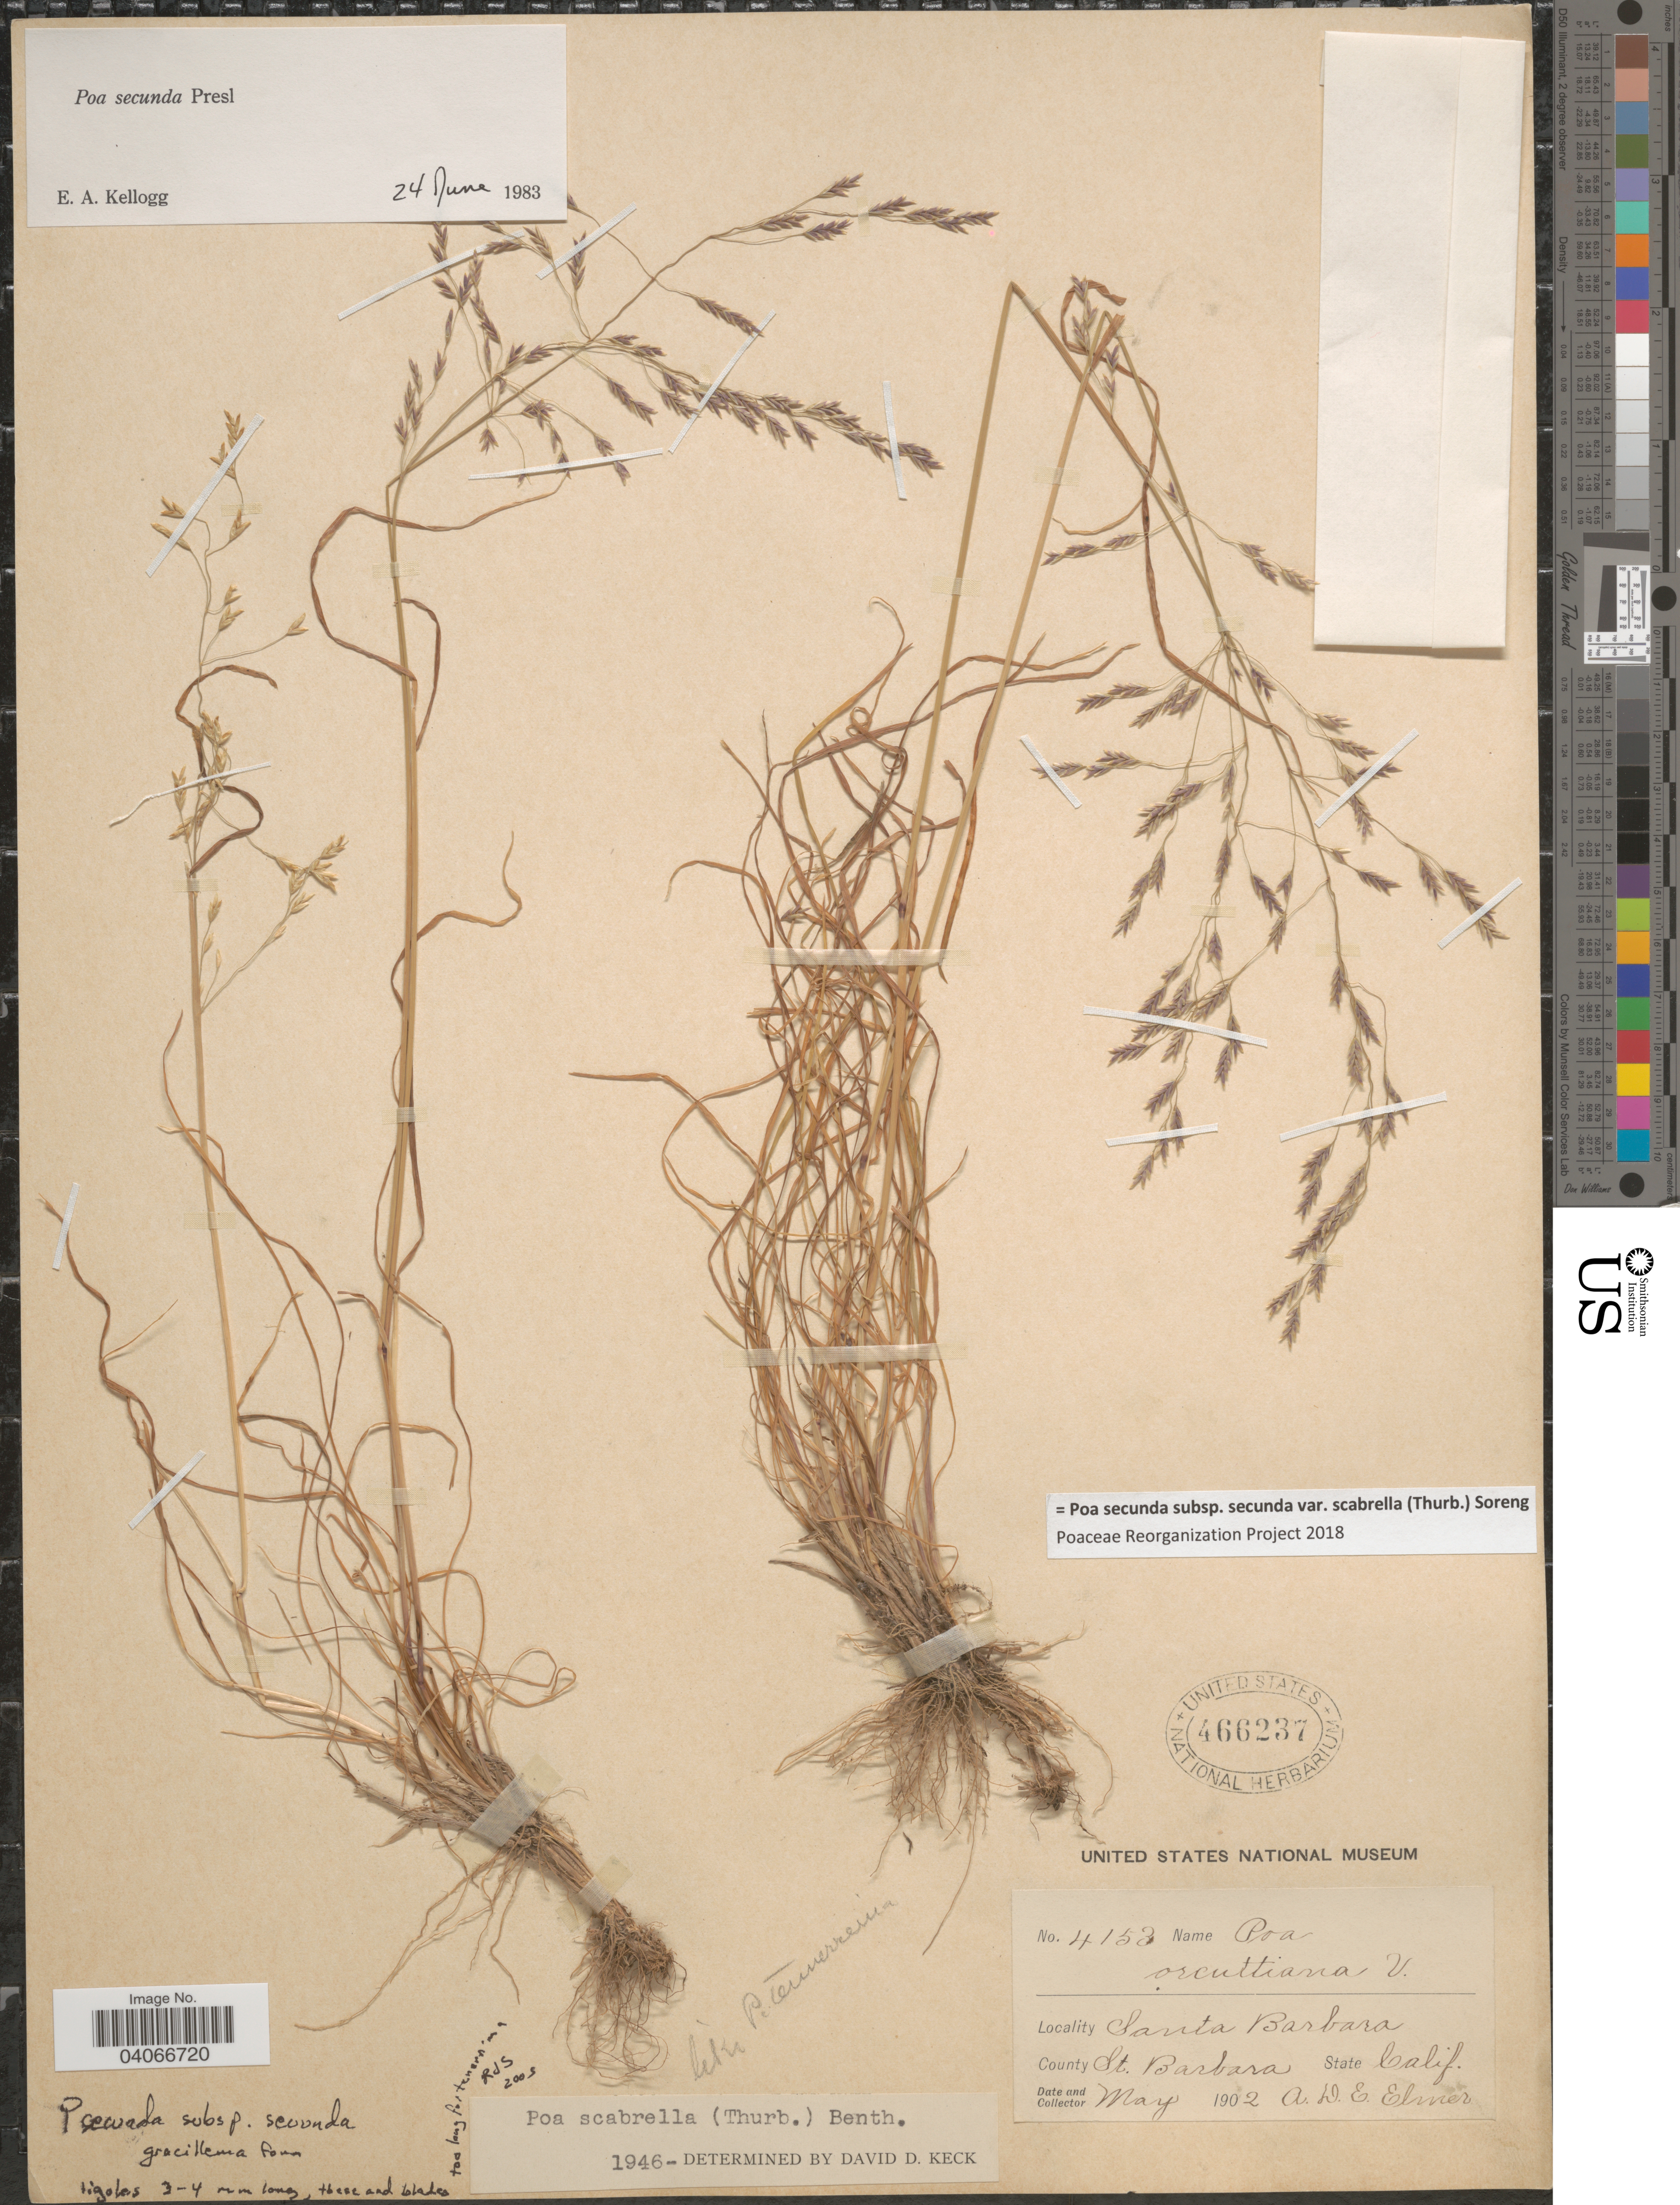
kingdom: Plantae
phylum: Tracheophyta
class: Liliopsida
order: Poales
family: Poaceae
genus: Poa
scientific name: Poa secunda subsp. secunda var. scabrella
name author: (Thurb.) Soreng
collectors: A. D. E. Elmer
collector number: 4153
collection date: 1902-05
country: United States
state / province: California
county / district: Santa Barbara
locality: Santa Barbara. County St. Barbara.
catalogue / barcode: US 466237